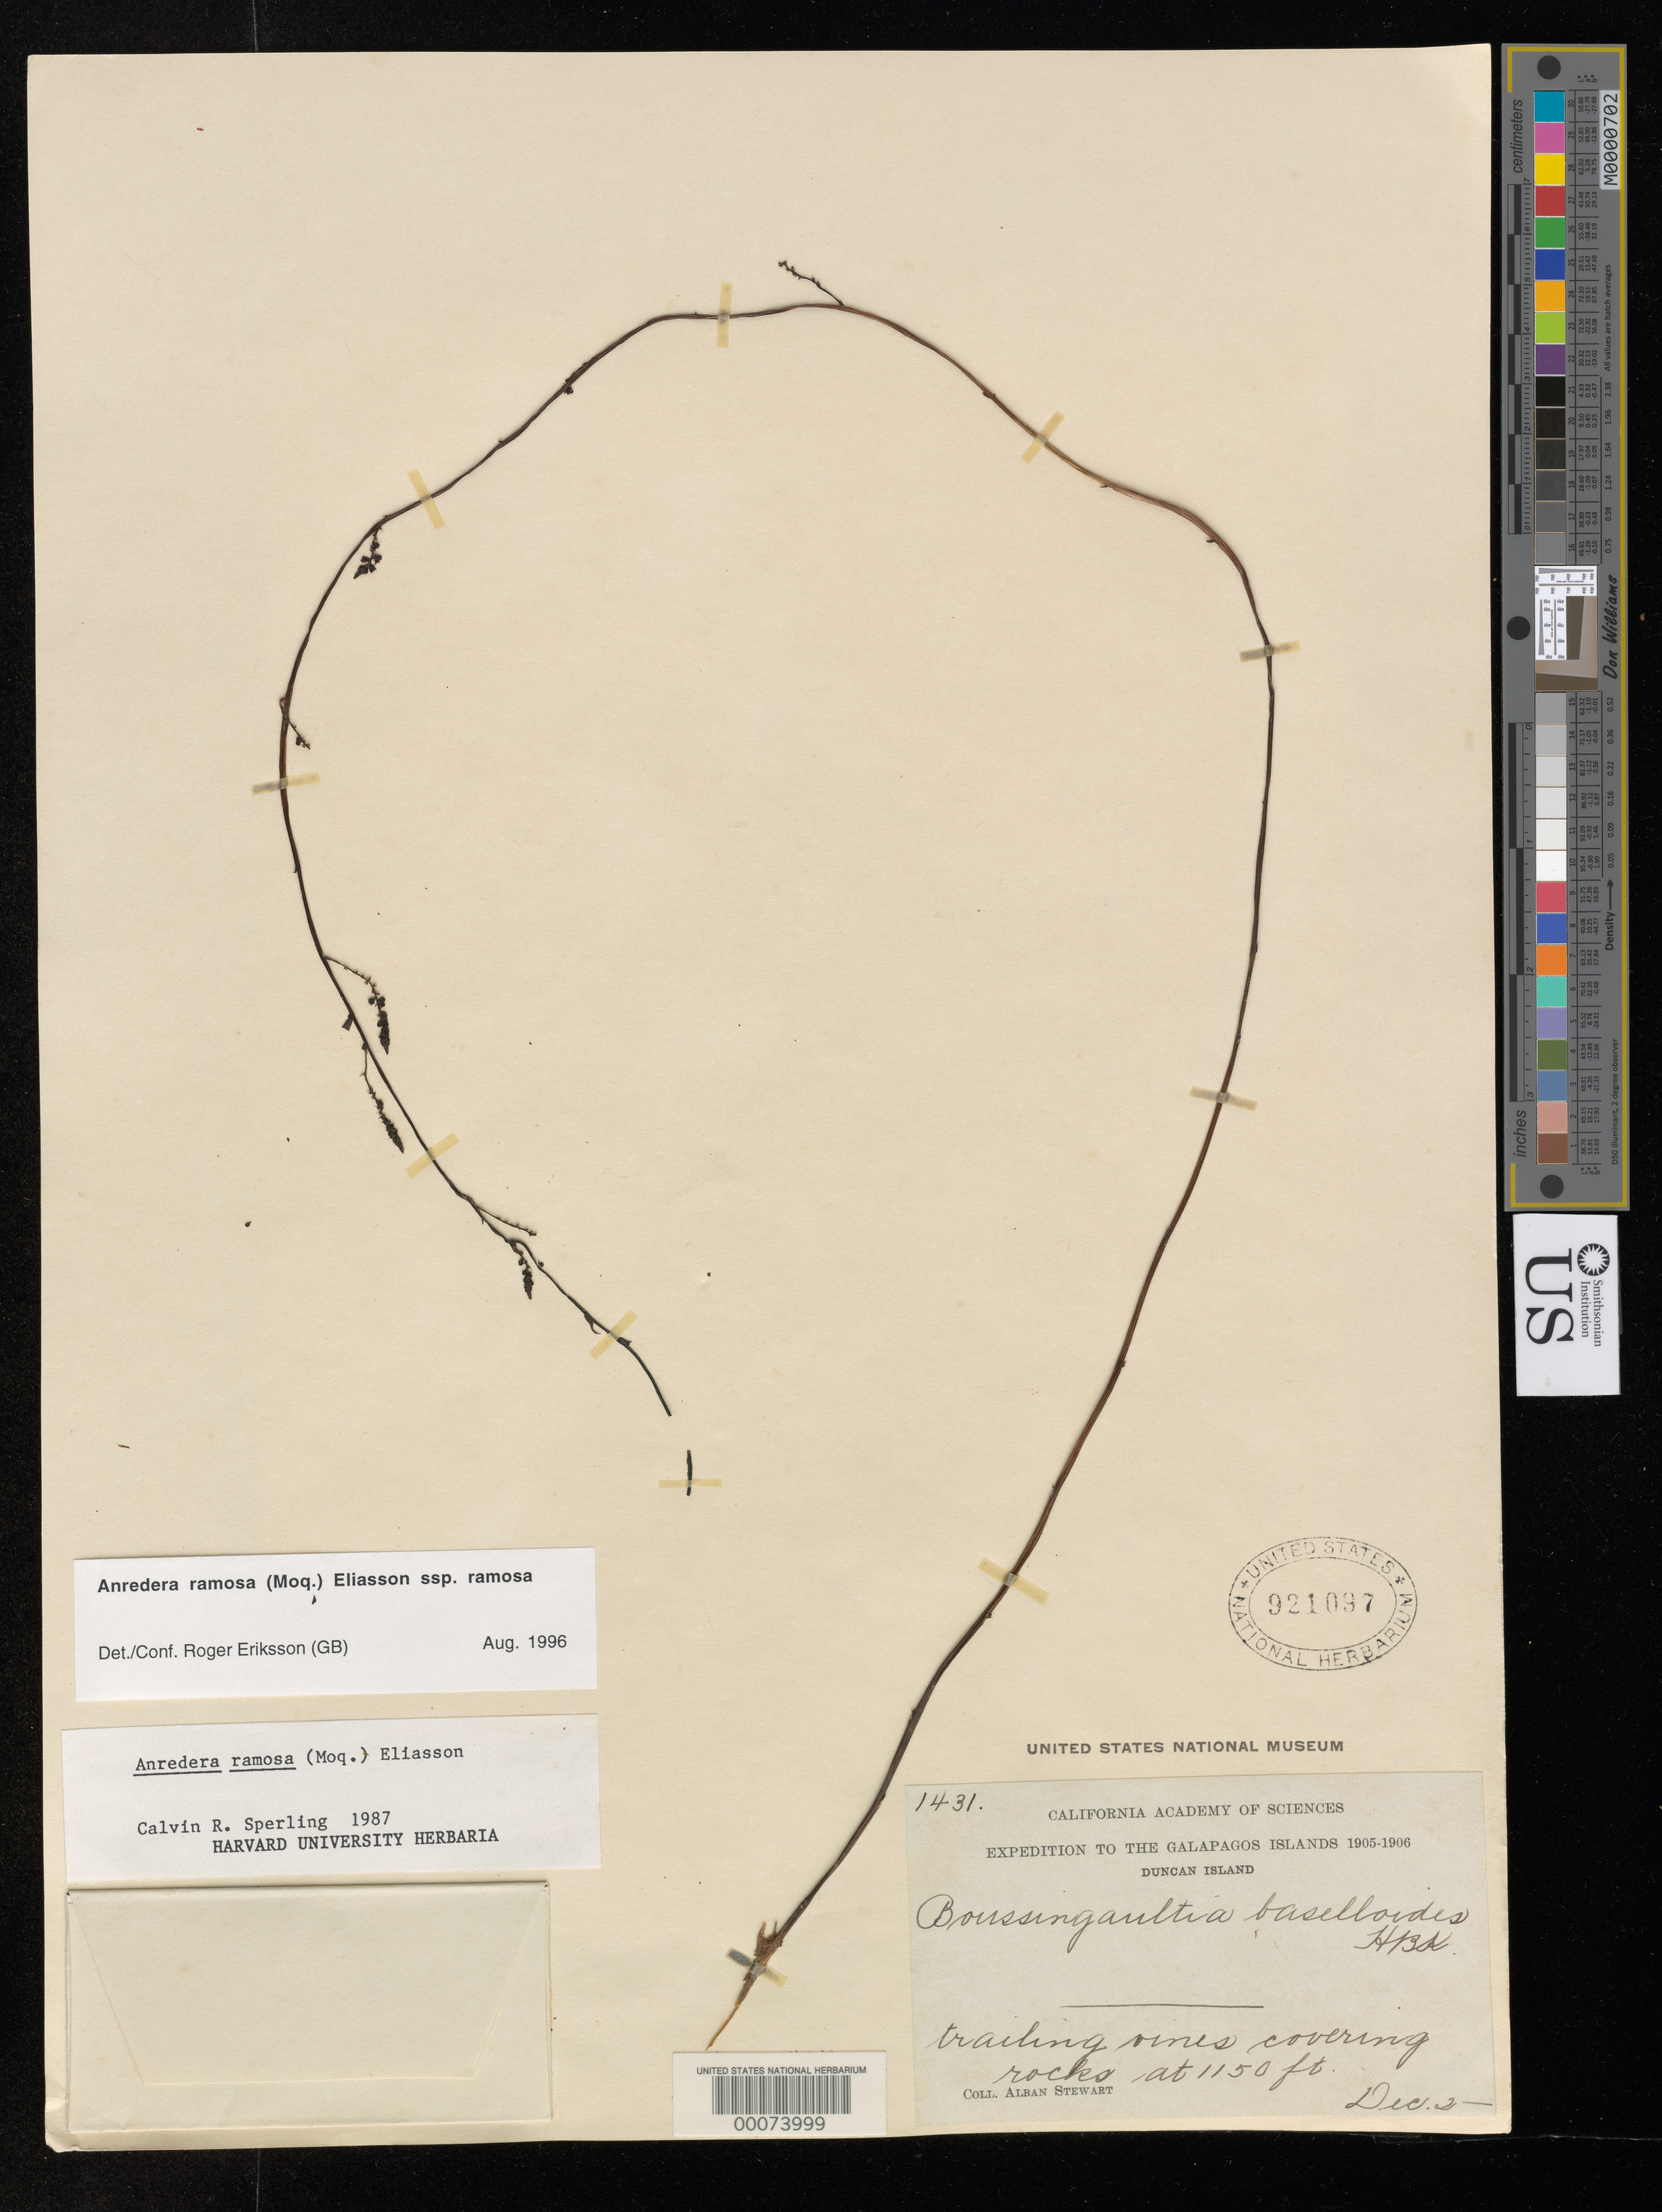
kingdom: Plantae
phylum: Tracheophyta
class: Magnoliopsida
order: Caryophyllales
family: Basellaceae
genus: Anredera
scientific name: Anredera ramosa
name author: (Moq.) Eliasson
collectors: A. Stewart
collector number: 1431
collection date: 1905-12-02/1906-12-02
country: Ecuador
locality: Expedition to the Galapagos Islands. Duncan Island.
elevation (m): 351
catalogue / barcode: US 921097